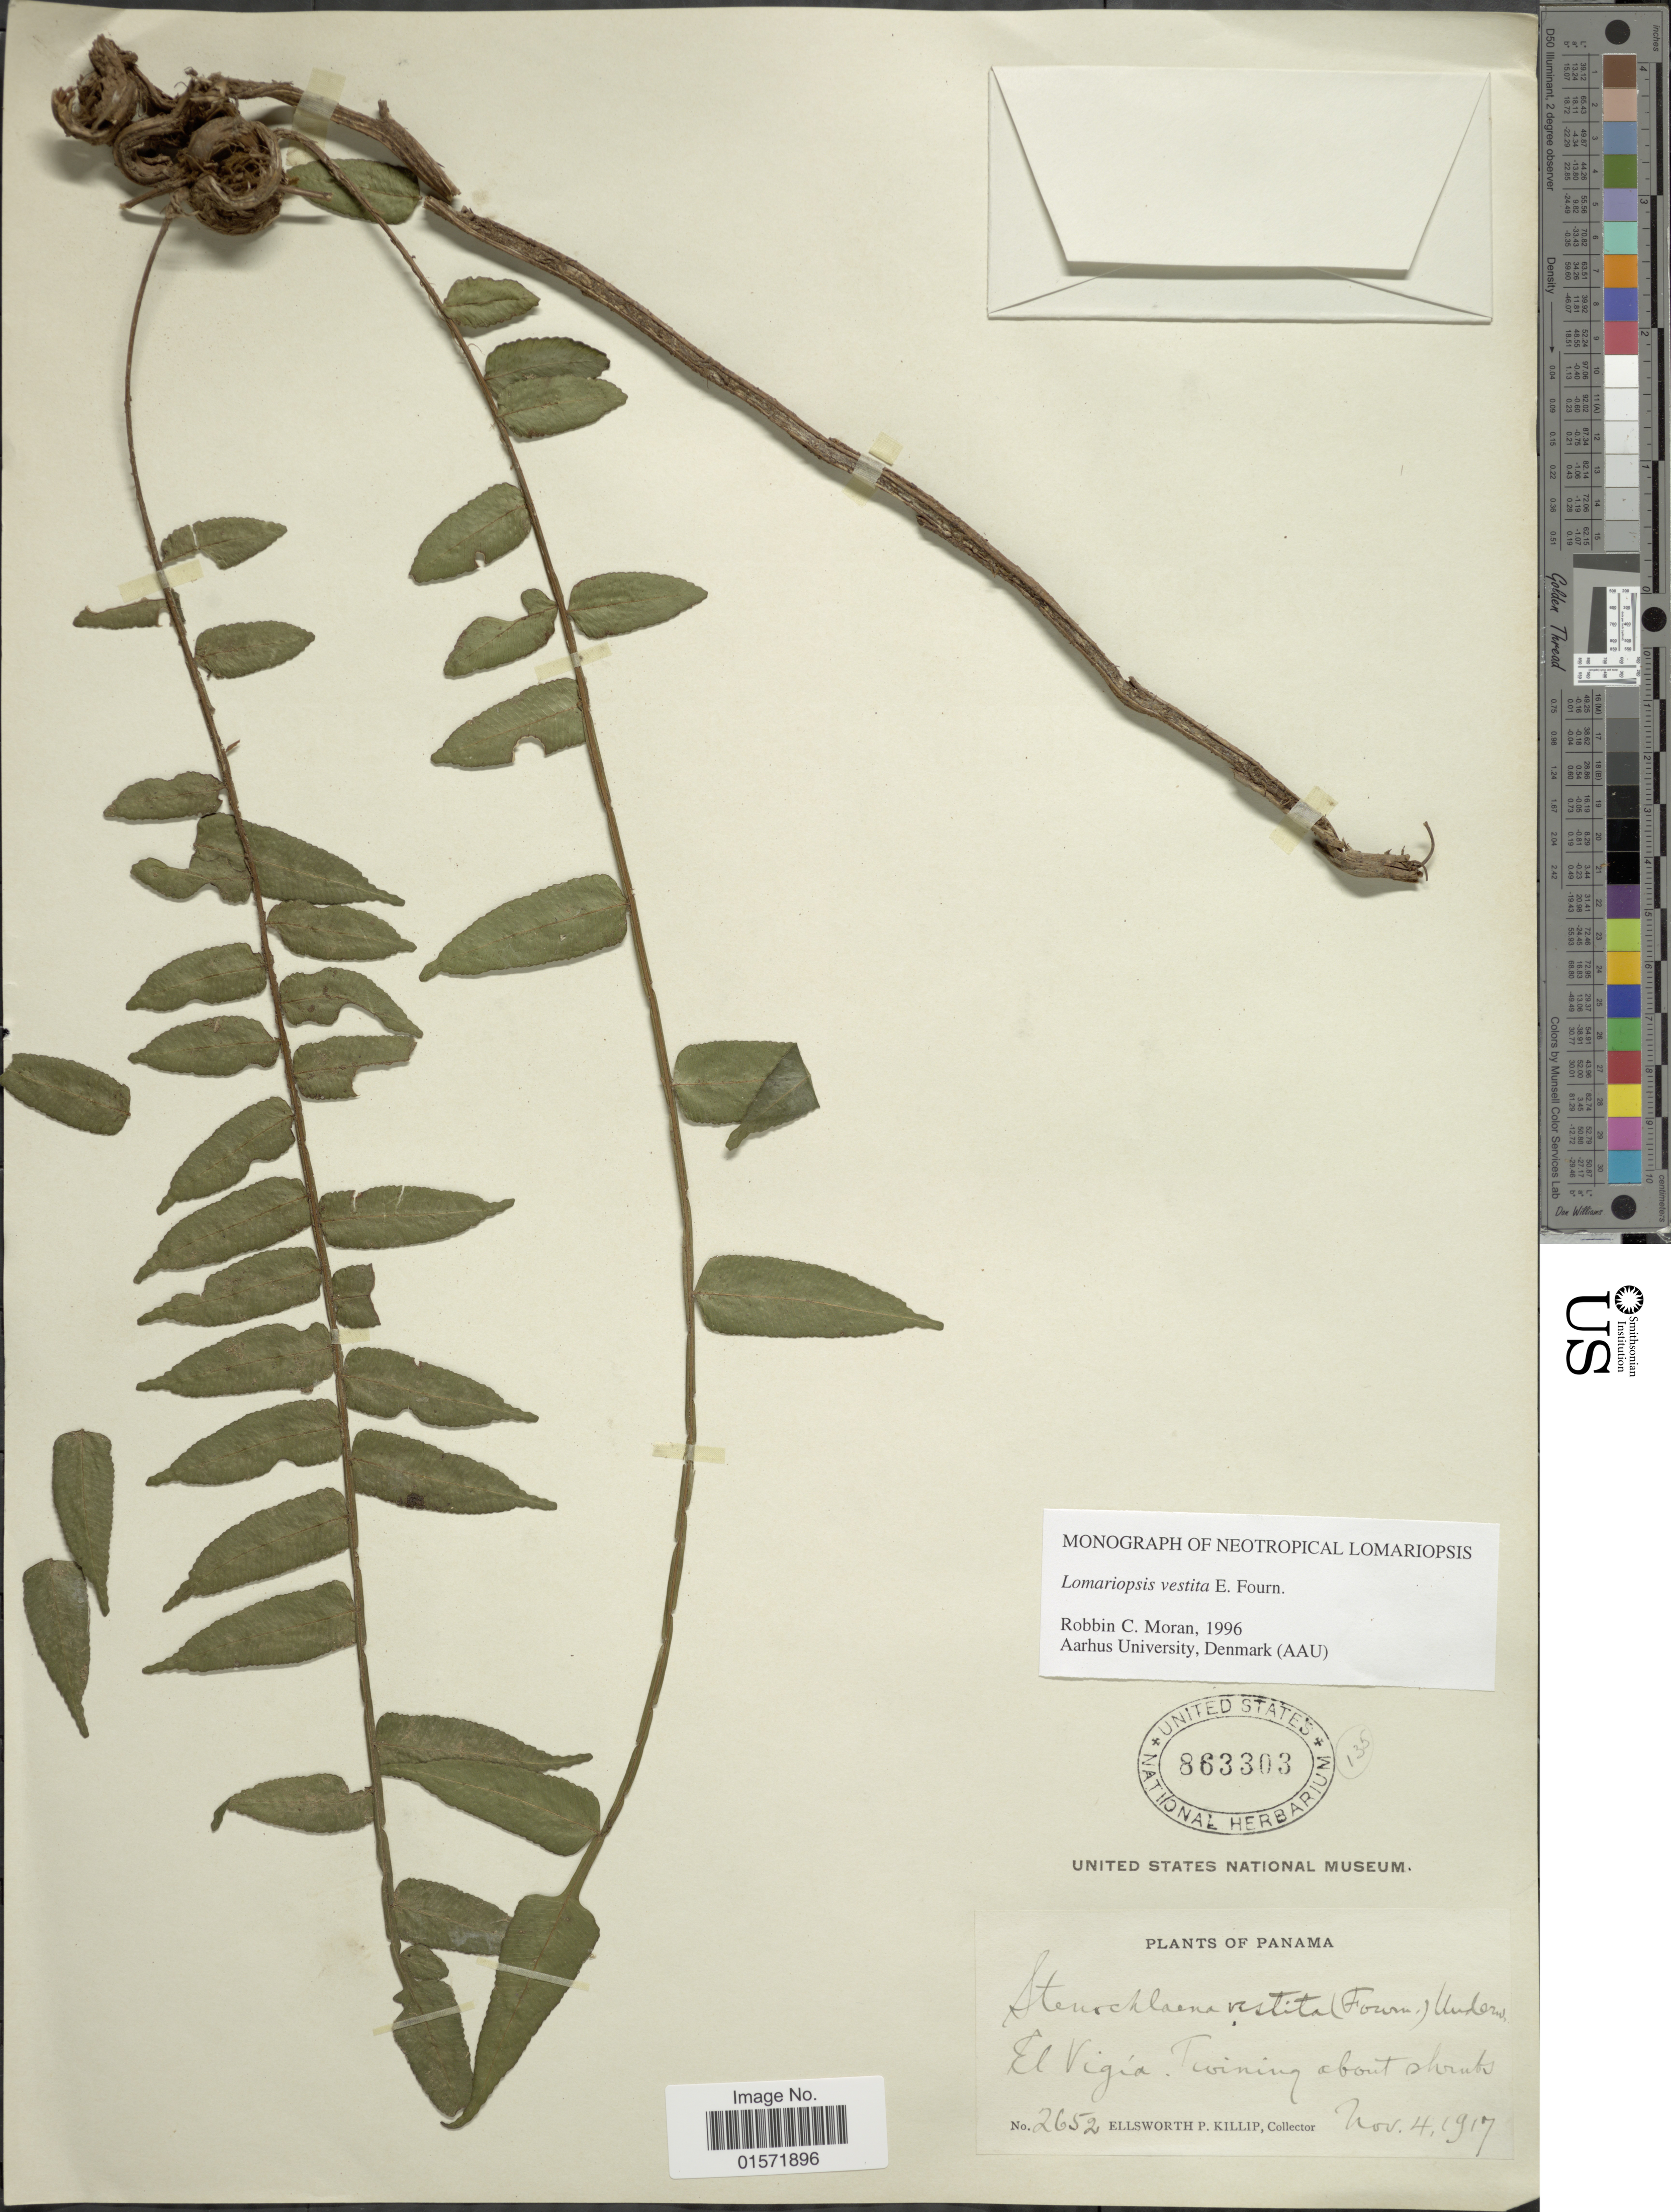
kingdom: Plantae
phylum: Tracheophyta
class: Polypodiopsida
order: Polypodiales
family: Lomariopsidaceae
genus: Lomariopsis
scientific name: Lomariopsis vestita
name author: E. Fourn.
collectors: E. P. Killip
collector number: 2652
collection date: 1917-11-04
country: Panama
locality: El Vigía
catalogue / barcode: US 863303